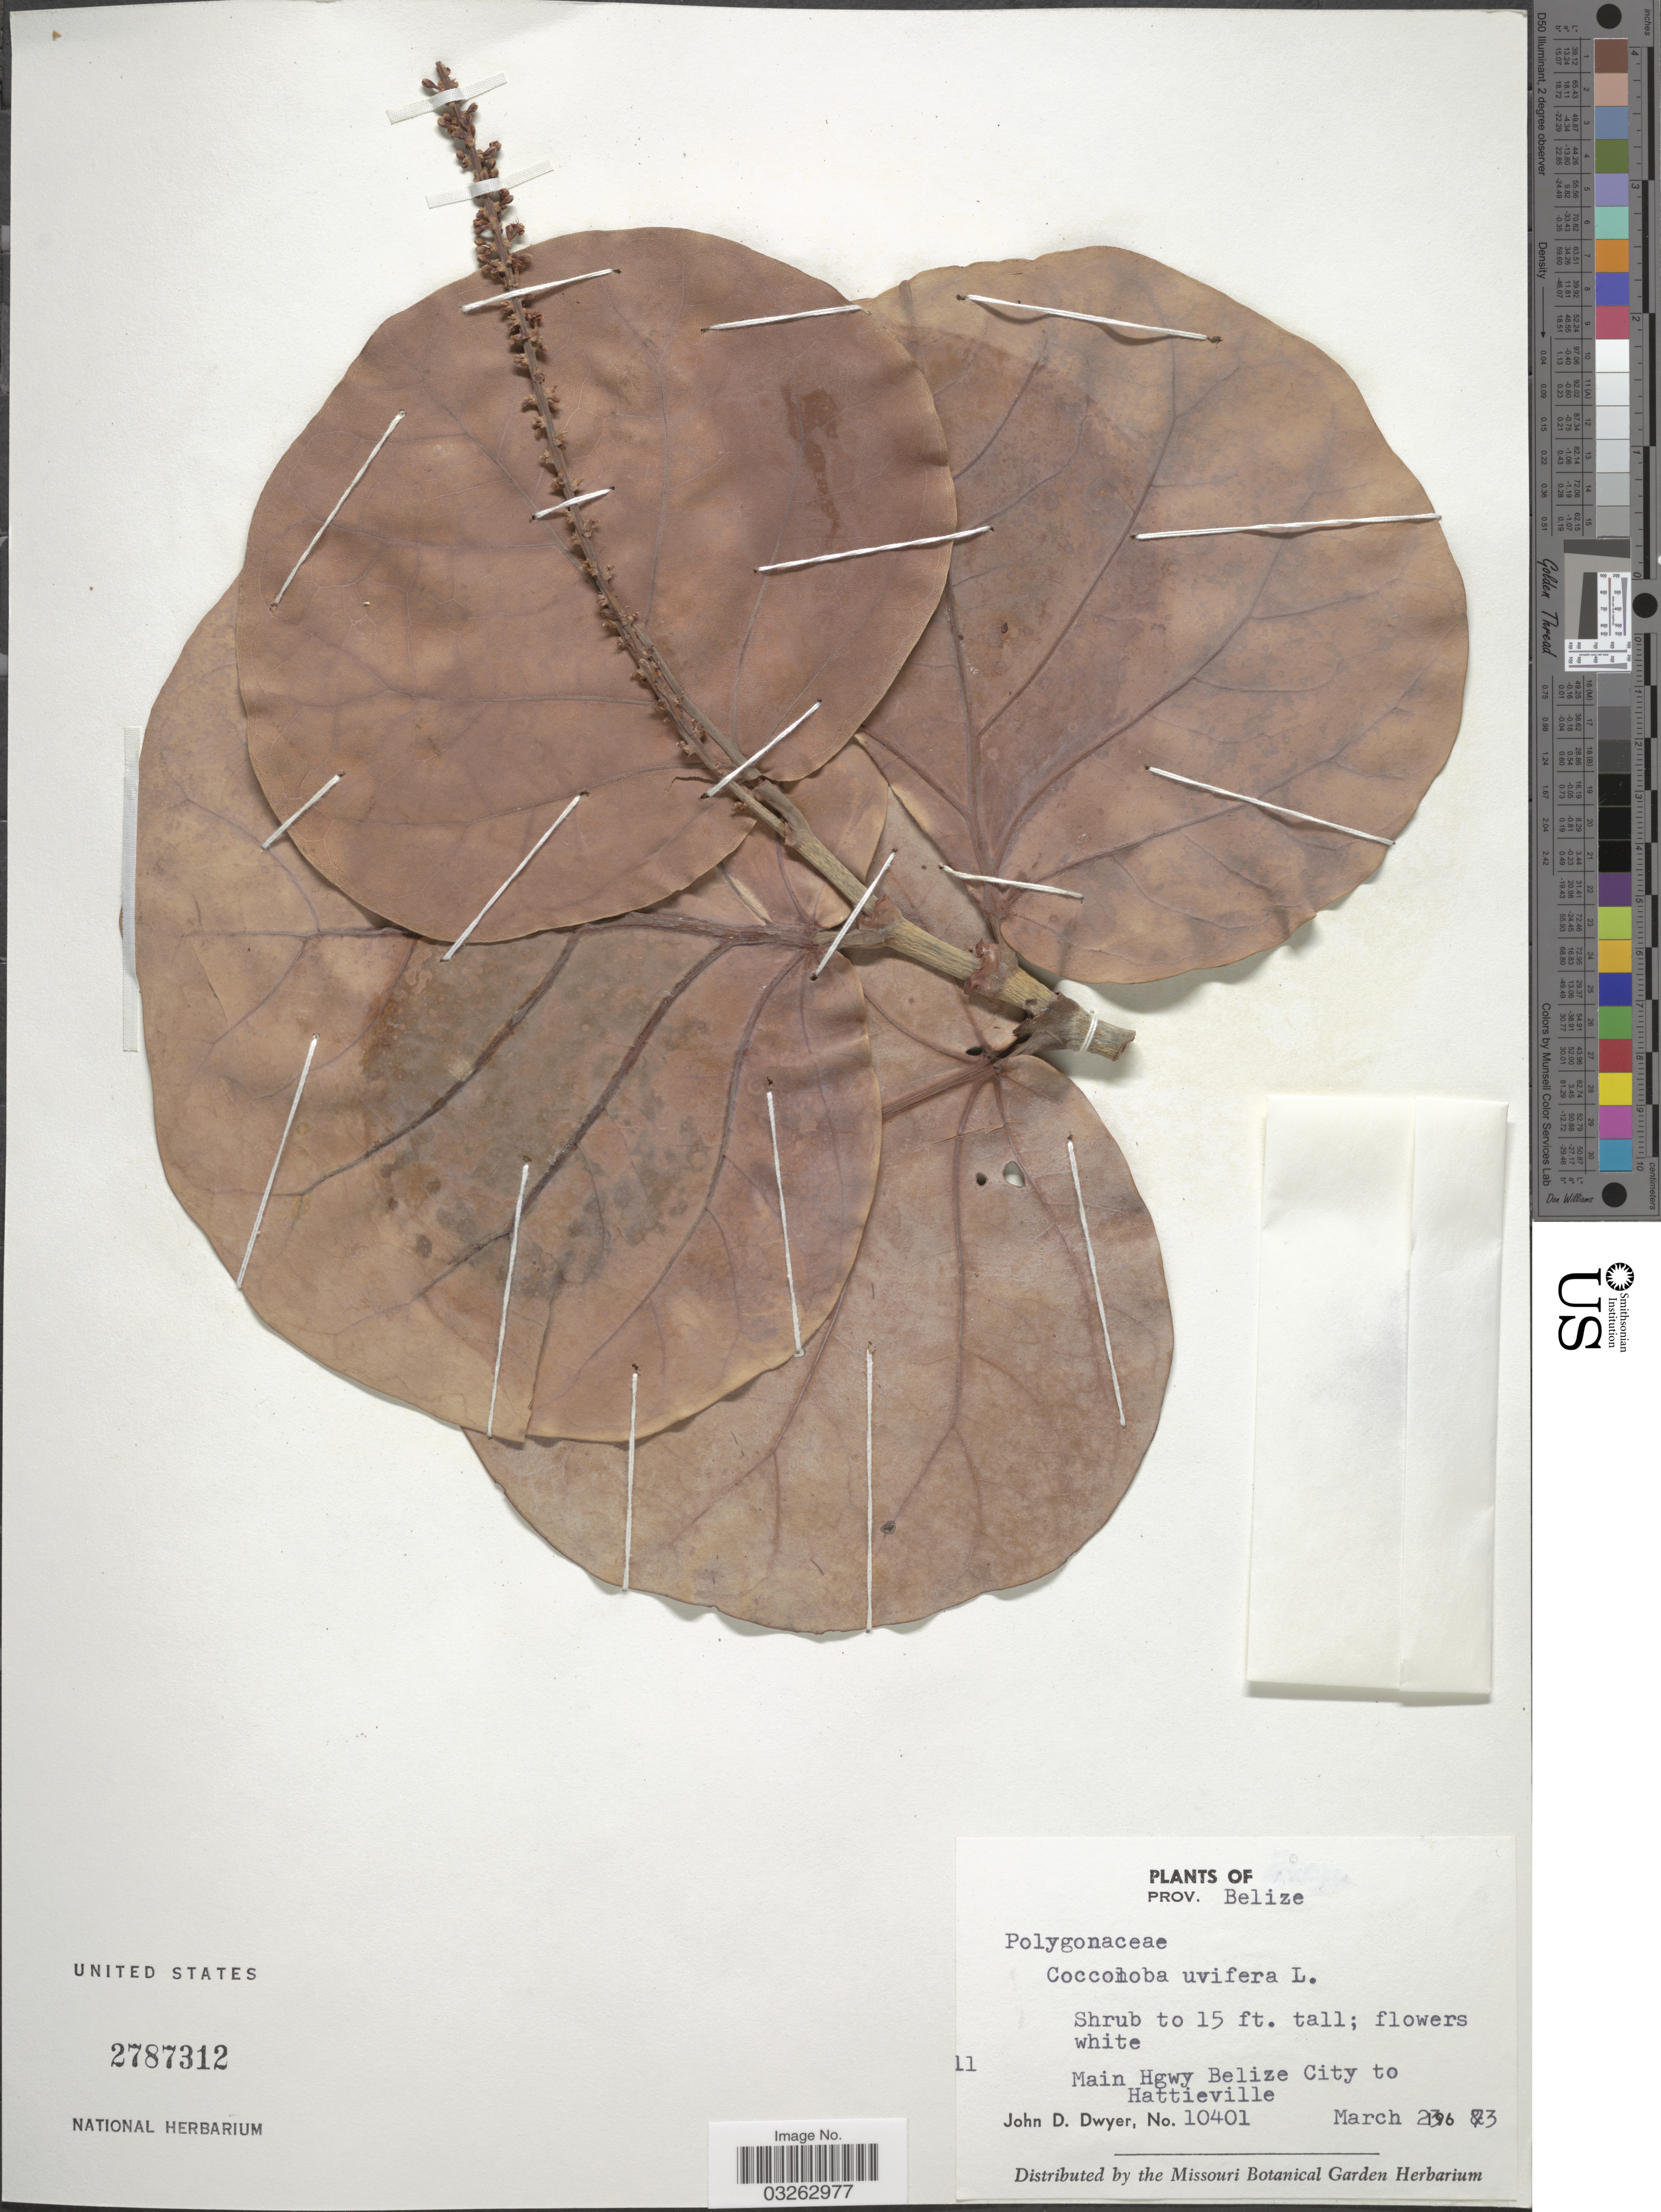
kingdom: Plantae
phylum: Tracheophyta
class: Magnoliopsida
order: Caryophyllales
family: Polygonaceae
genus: Coccoloba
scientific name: Coccoloba uvifera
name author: L.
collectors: J. D. Dwyer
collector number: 10401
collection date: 1973-03-23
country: Belize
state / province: Belize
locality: Main Hgwy Belize City to Hattieville.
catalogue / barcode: US 2787312